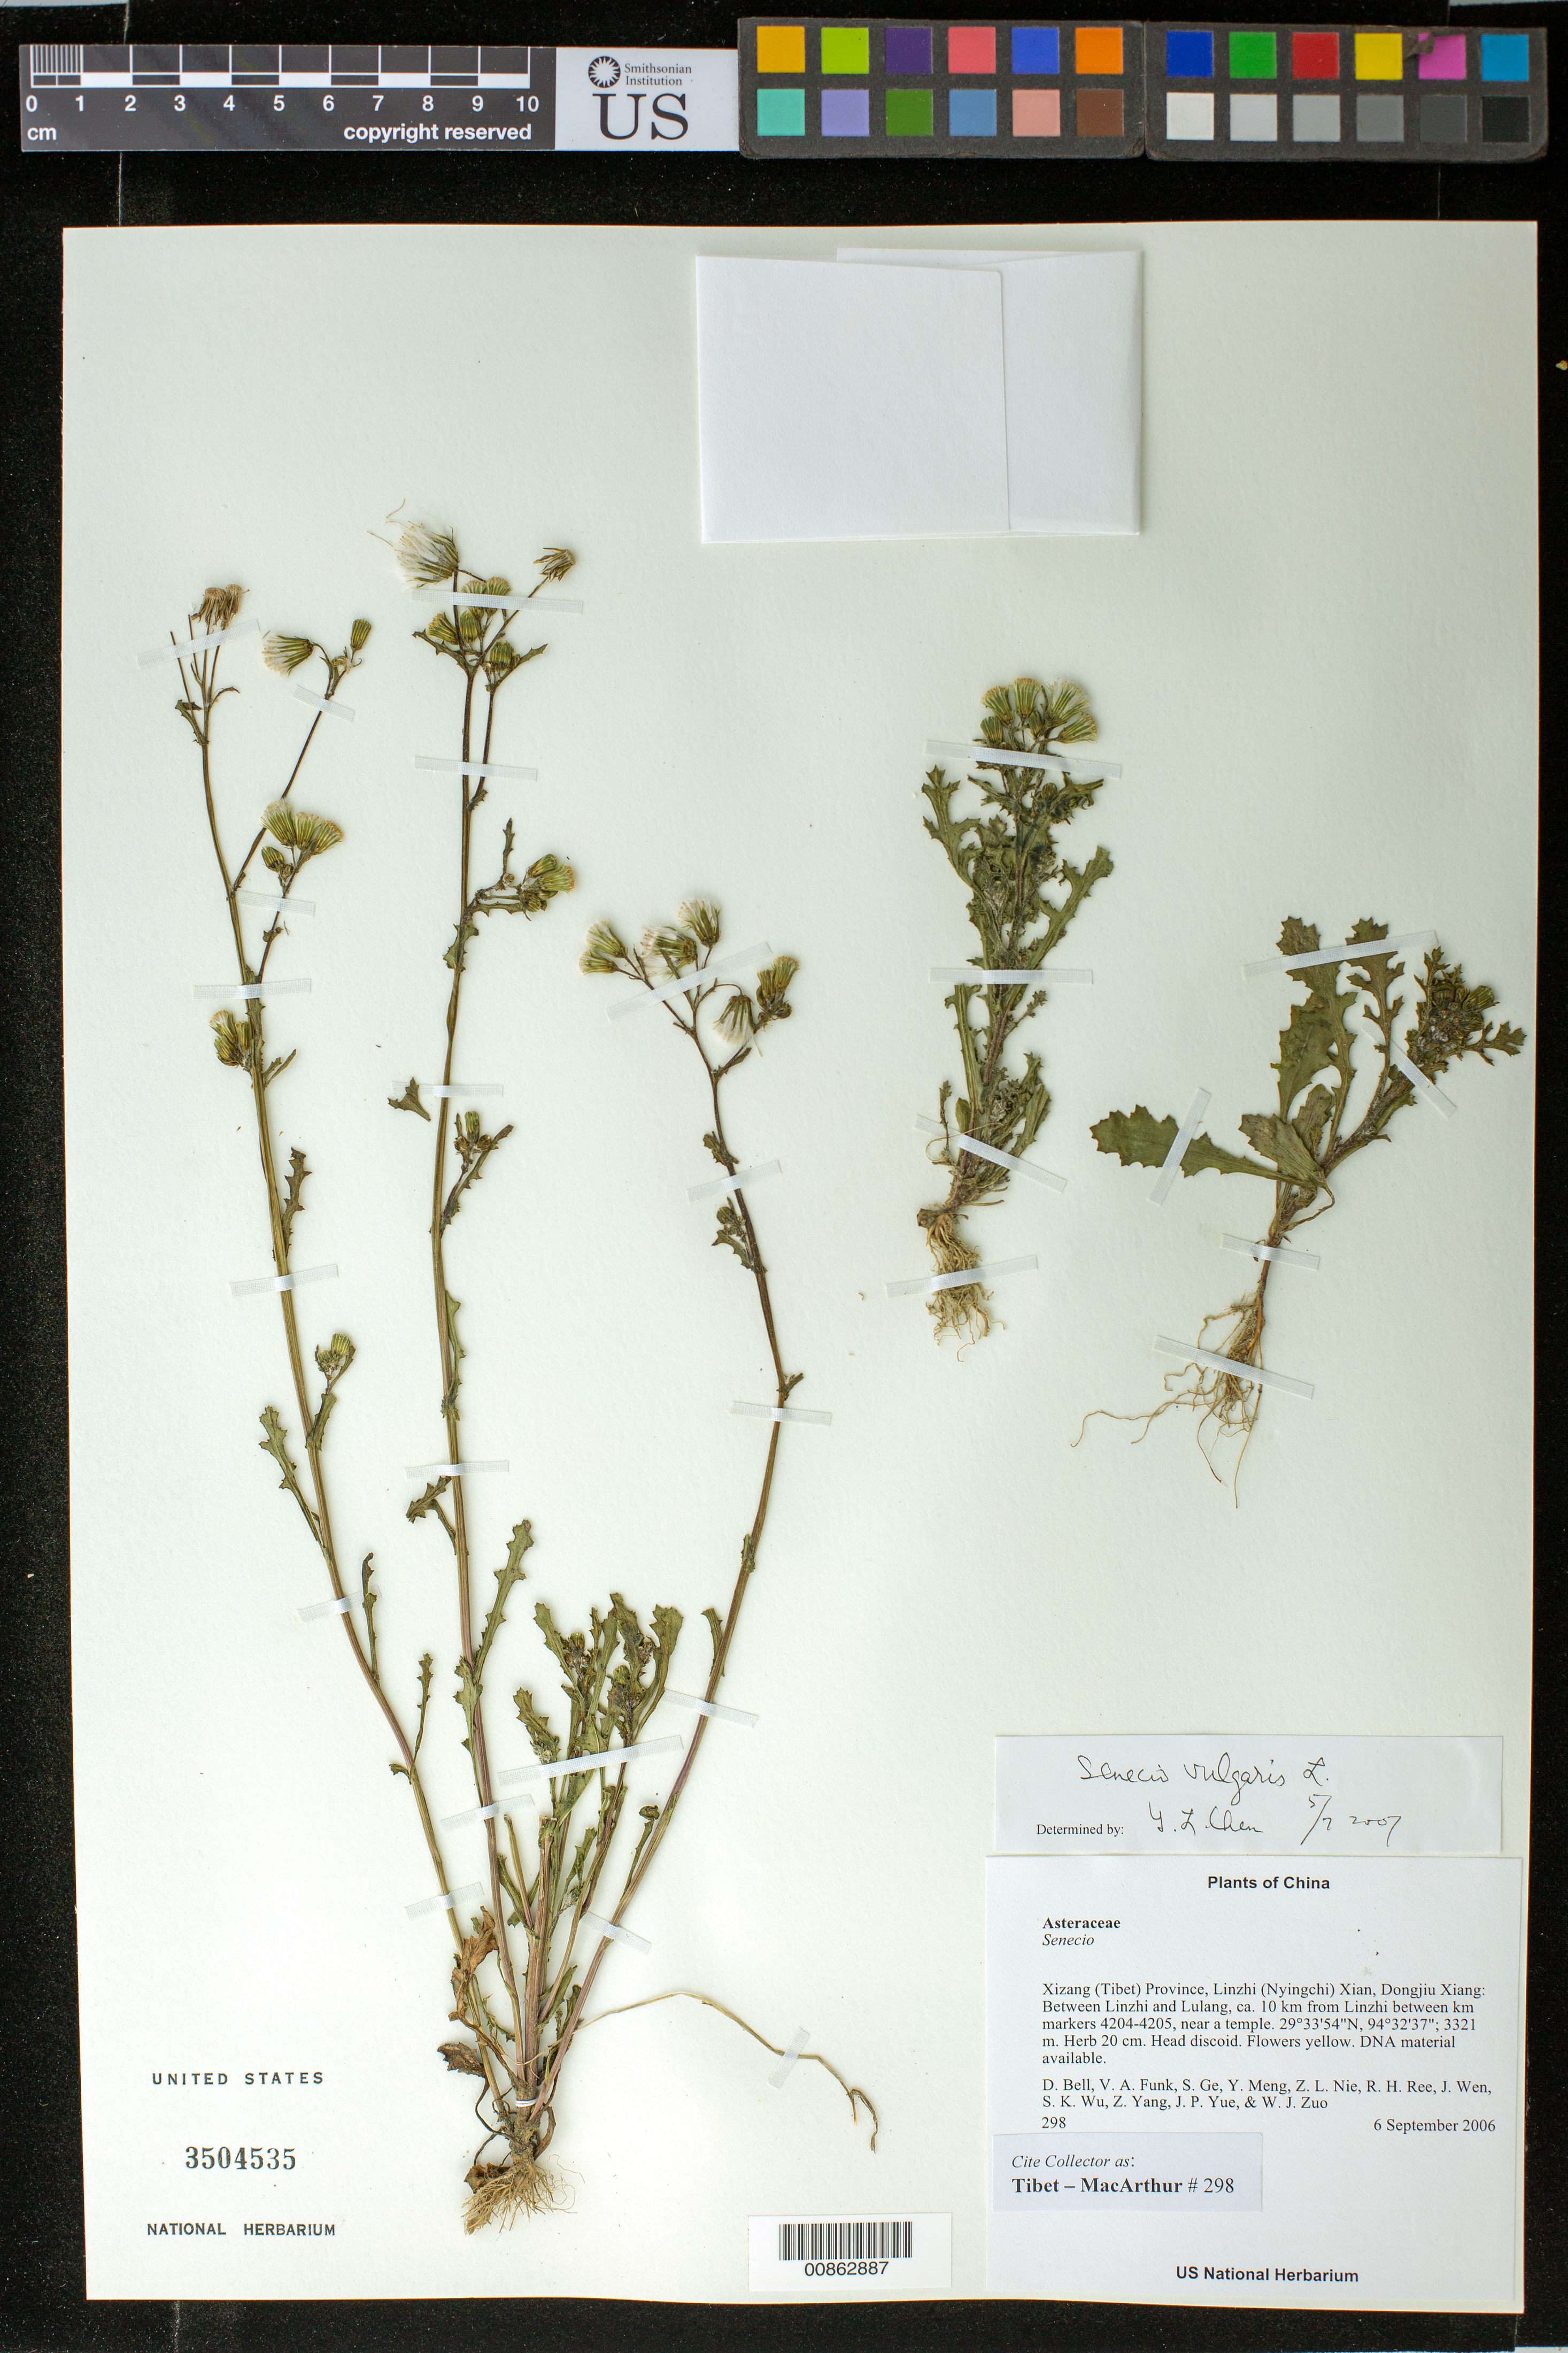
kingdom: Plantae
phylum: Tracheophyta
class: Magnoliopsida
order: Asterales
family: Asteraceae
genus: Senecio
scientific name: Senecio vulgaris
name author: L.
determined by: Yilin Chen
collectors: Tibet-MacArthur, D. A. Bell, V. Funk, S. Ge, Y. Meng, Z. Nie, R. Ree, J. Wen, S. K. Wu, Z. Yang, J. Yue & W. Zuo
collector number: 298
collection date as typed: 06 Sep 2006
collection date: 2006-09-06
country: China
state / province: Xizang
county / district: Linzhi (Nyingchi) Xian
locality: Dongjiu Xiang. Between Linzhi and Lulang, ca. 10 km from Linzhi between km markers 4204-4205, near a temple.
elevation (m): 3321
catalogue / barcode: US 3504535